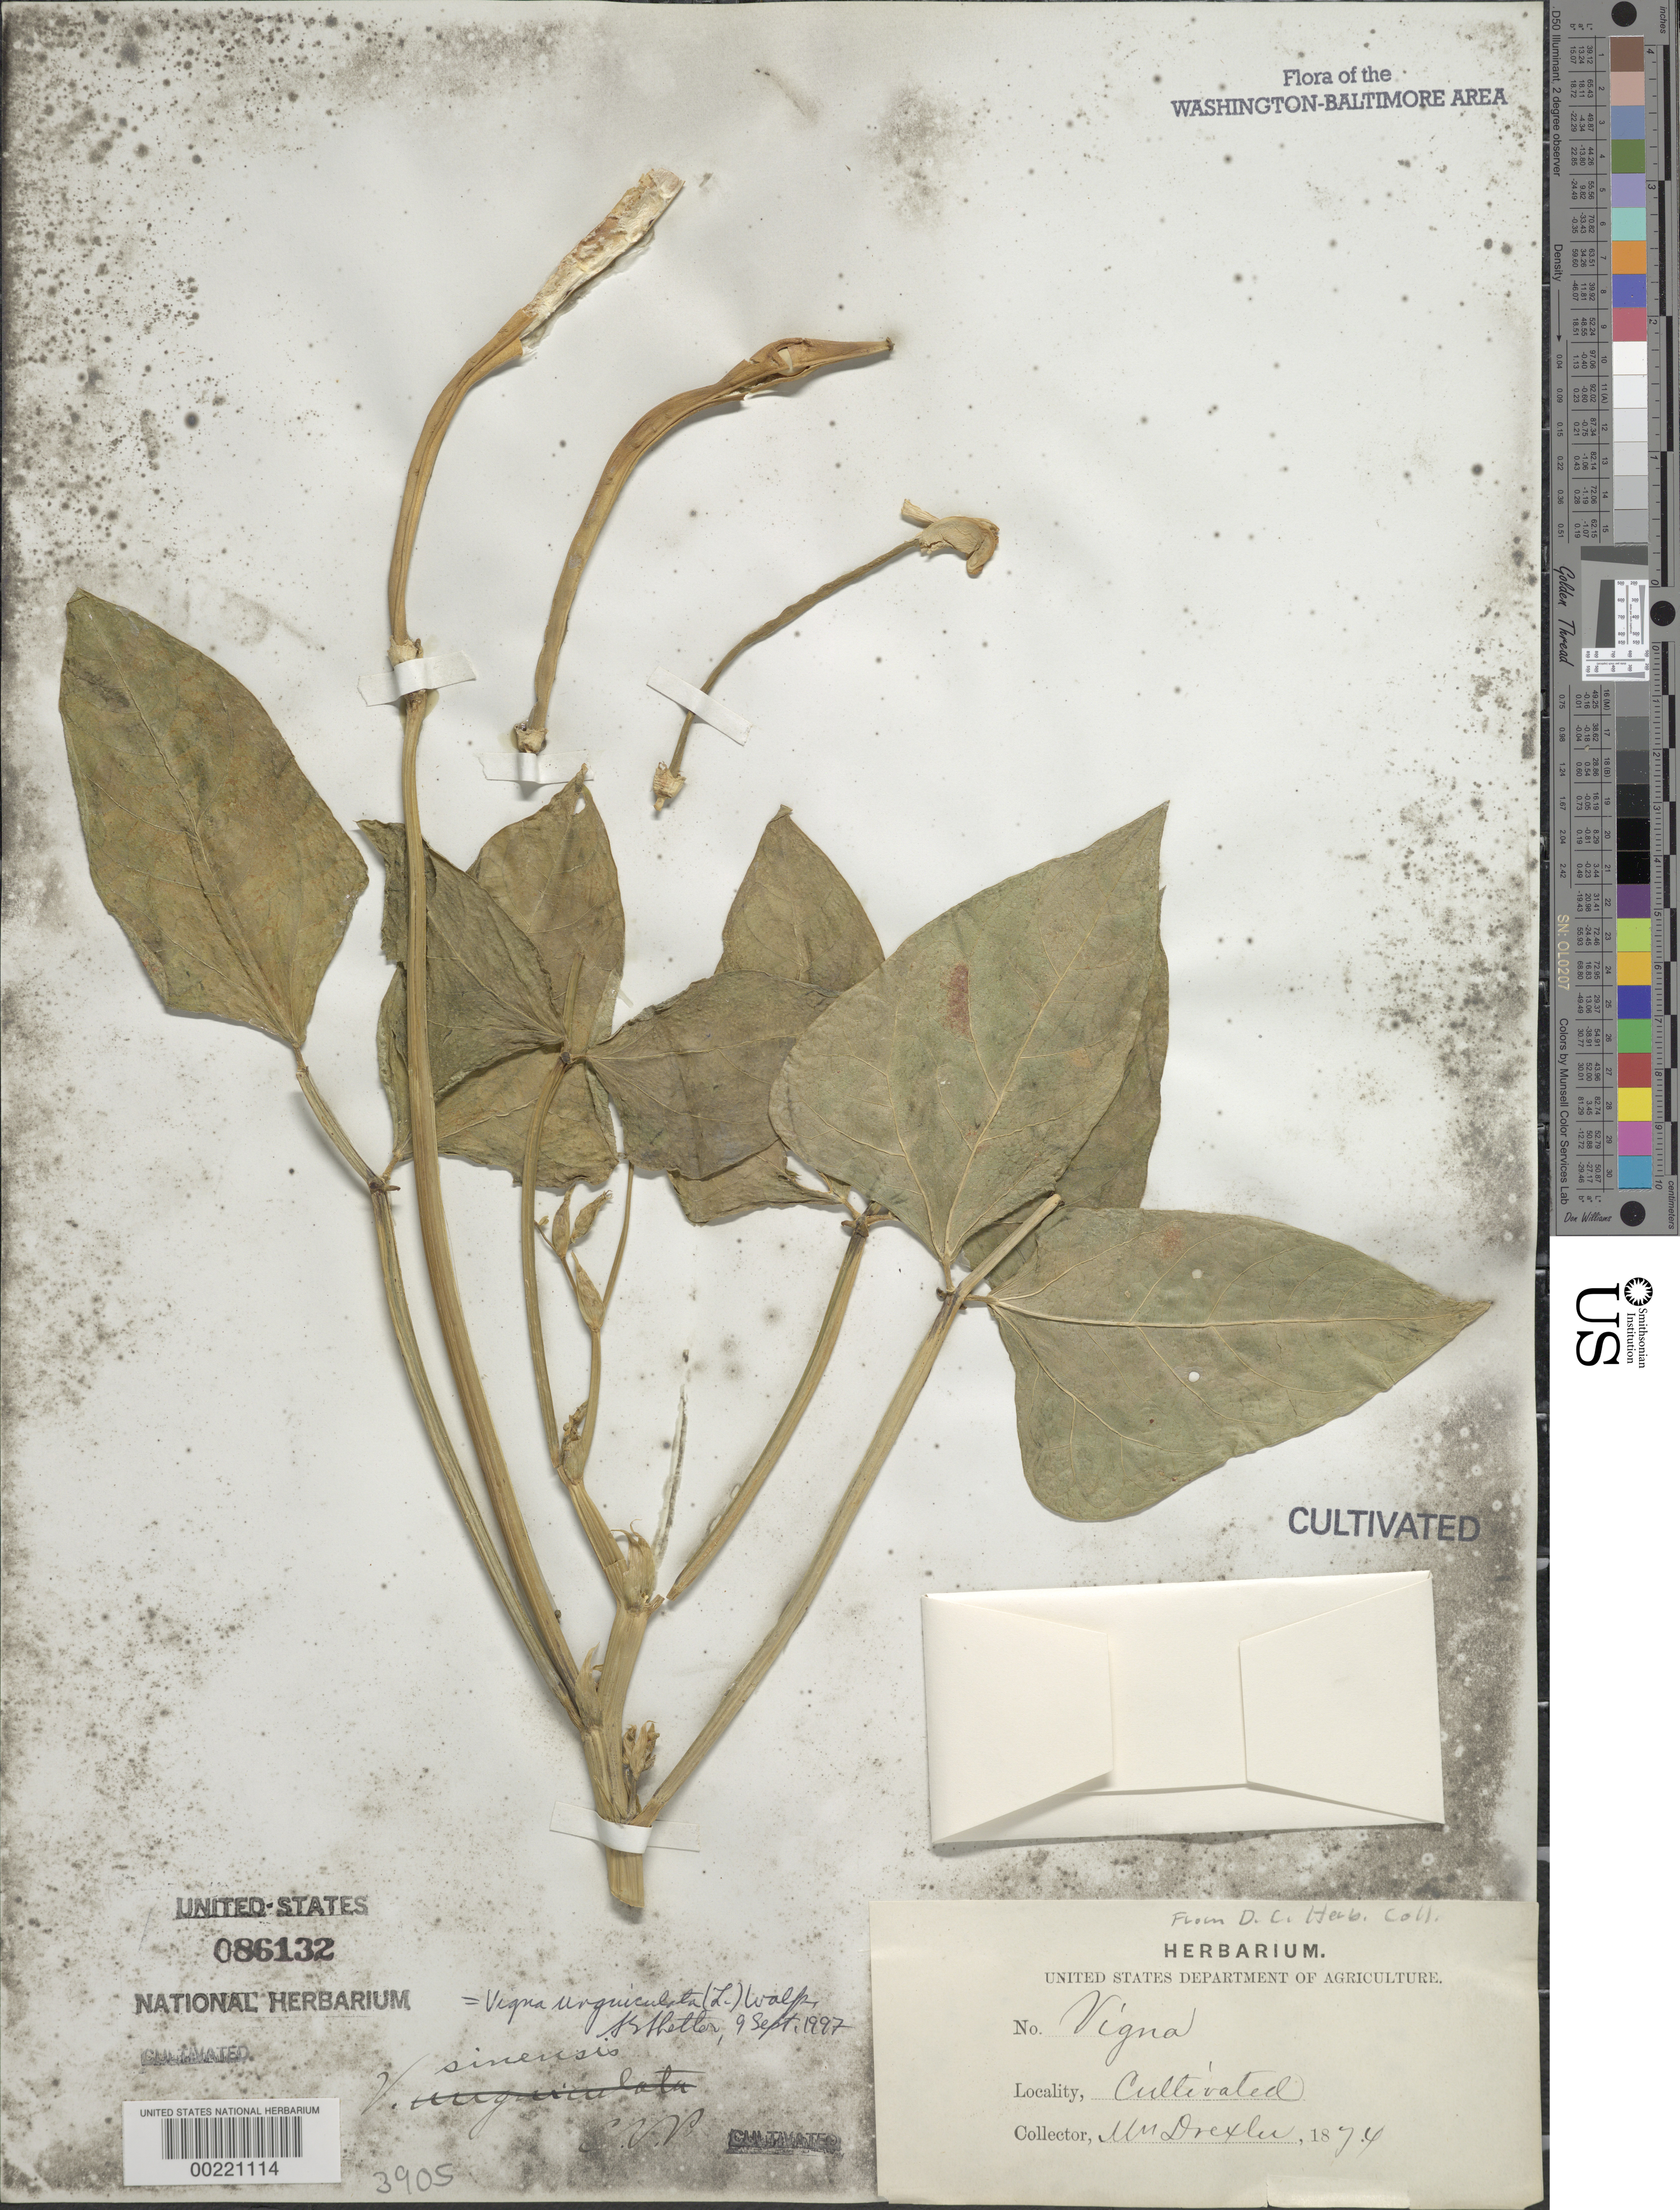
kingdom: Plantae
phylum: Tracheophyta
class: Magnoliopsida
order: Fabales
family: Fabaceae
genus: Vigna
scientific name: Vigna unguiculata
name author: (L.) Walp.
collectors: -. Drexler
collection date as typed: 1874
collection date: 1874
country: United States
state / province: District of Columbia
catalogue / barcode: US 86132